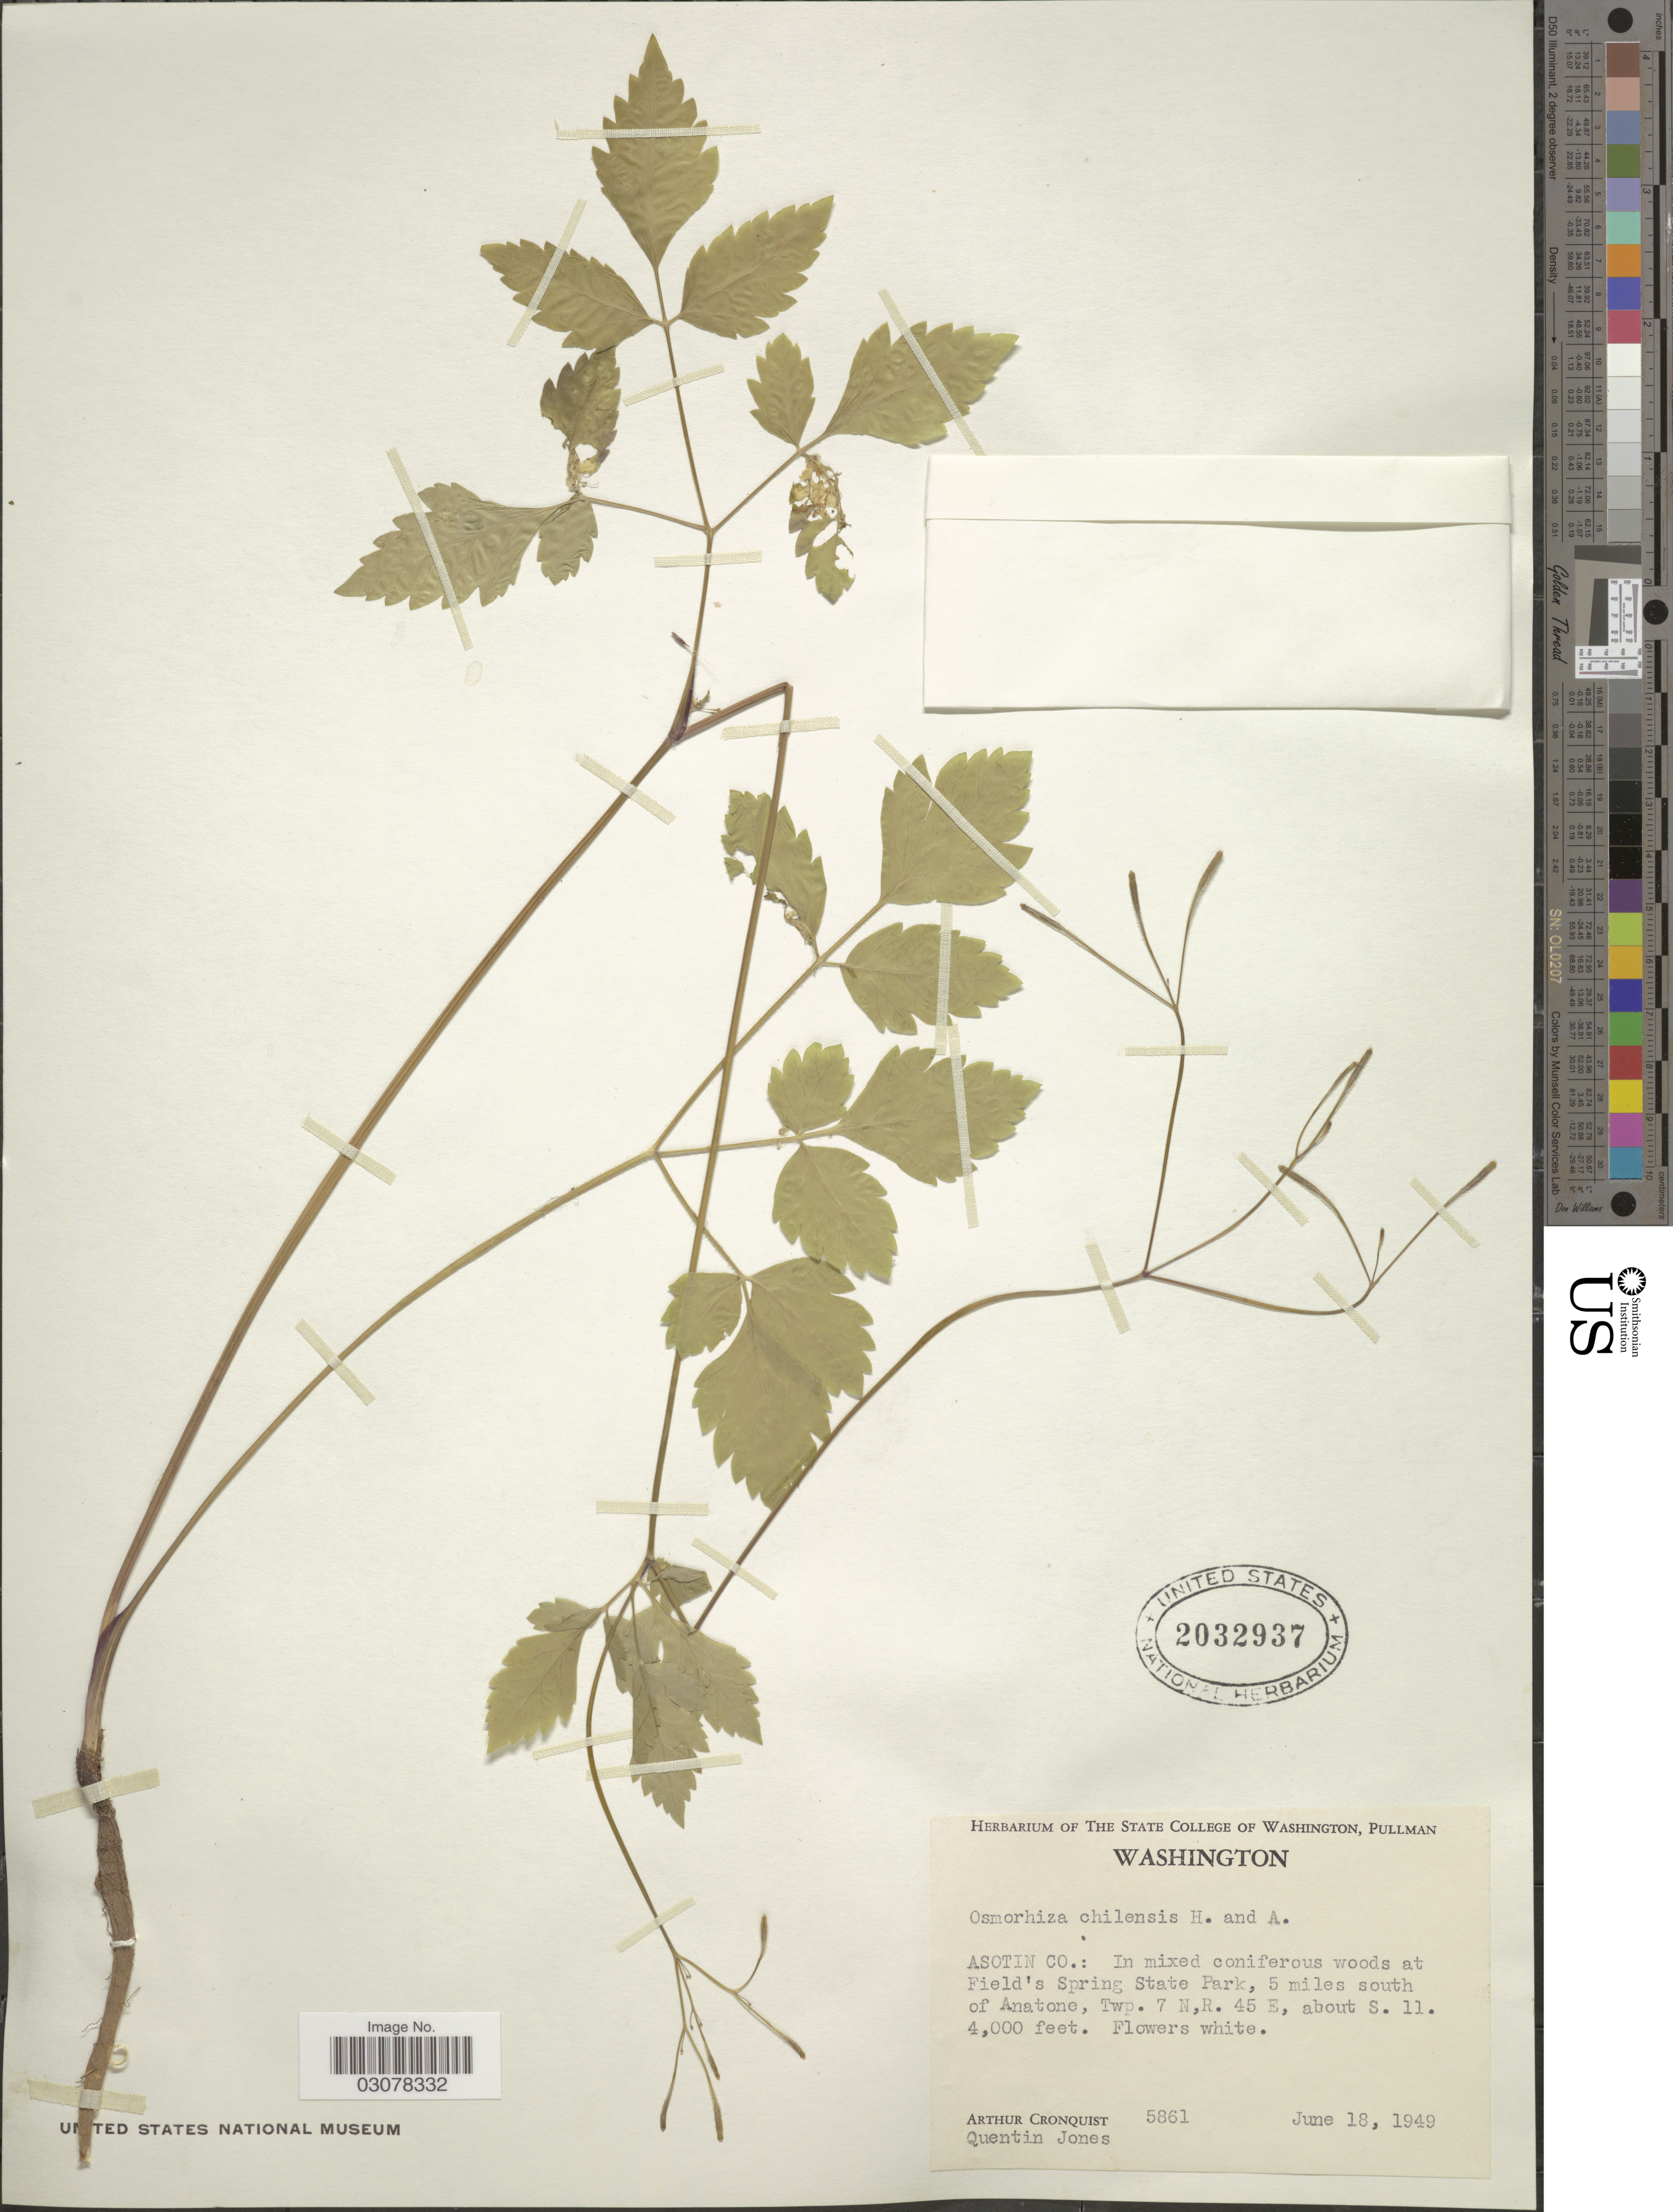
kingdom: Plantae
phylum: Tracheophyta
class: Magnoliopsida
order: Apiales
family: Apiaceae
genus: Osmorhiza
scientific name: Osmorhiza chilensis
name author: Hook. & Arn.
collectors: A. J. Cronquist & Q. Jones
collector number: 5861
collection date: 1949-06-18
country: United States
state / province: Washington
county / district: Asotin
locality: Asotin Co.: in mixed coniferous woods at Field's Spring State Park, 5 miles south of Anatone, Twp. 7 N, R. 45 E, about S. 11.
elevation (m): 1219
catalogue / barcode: US 2032937